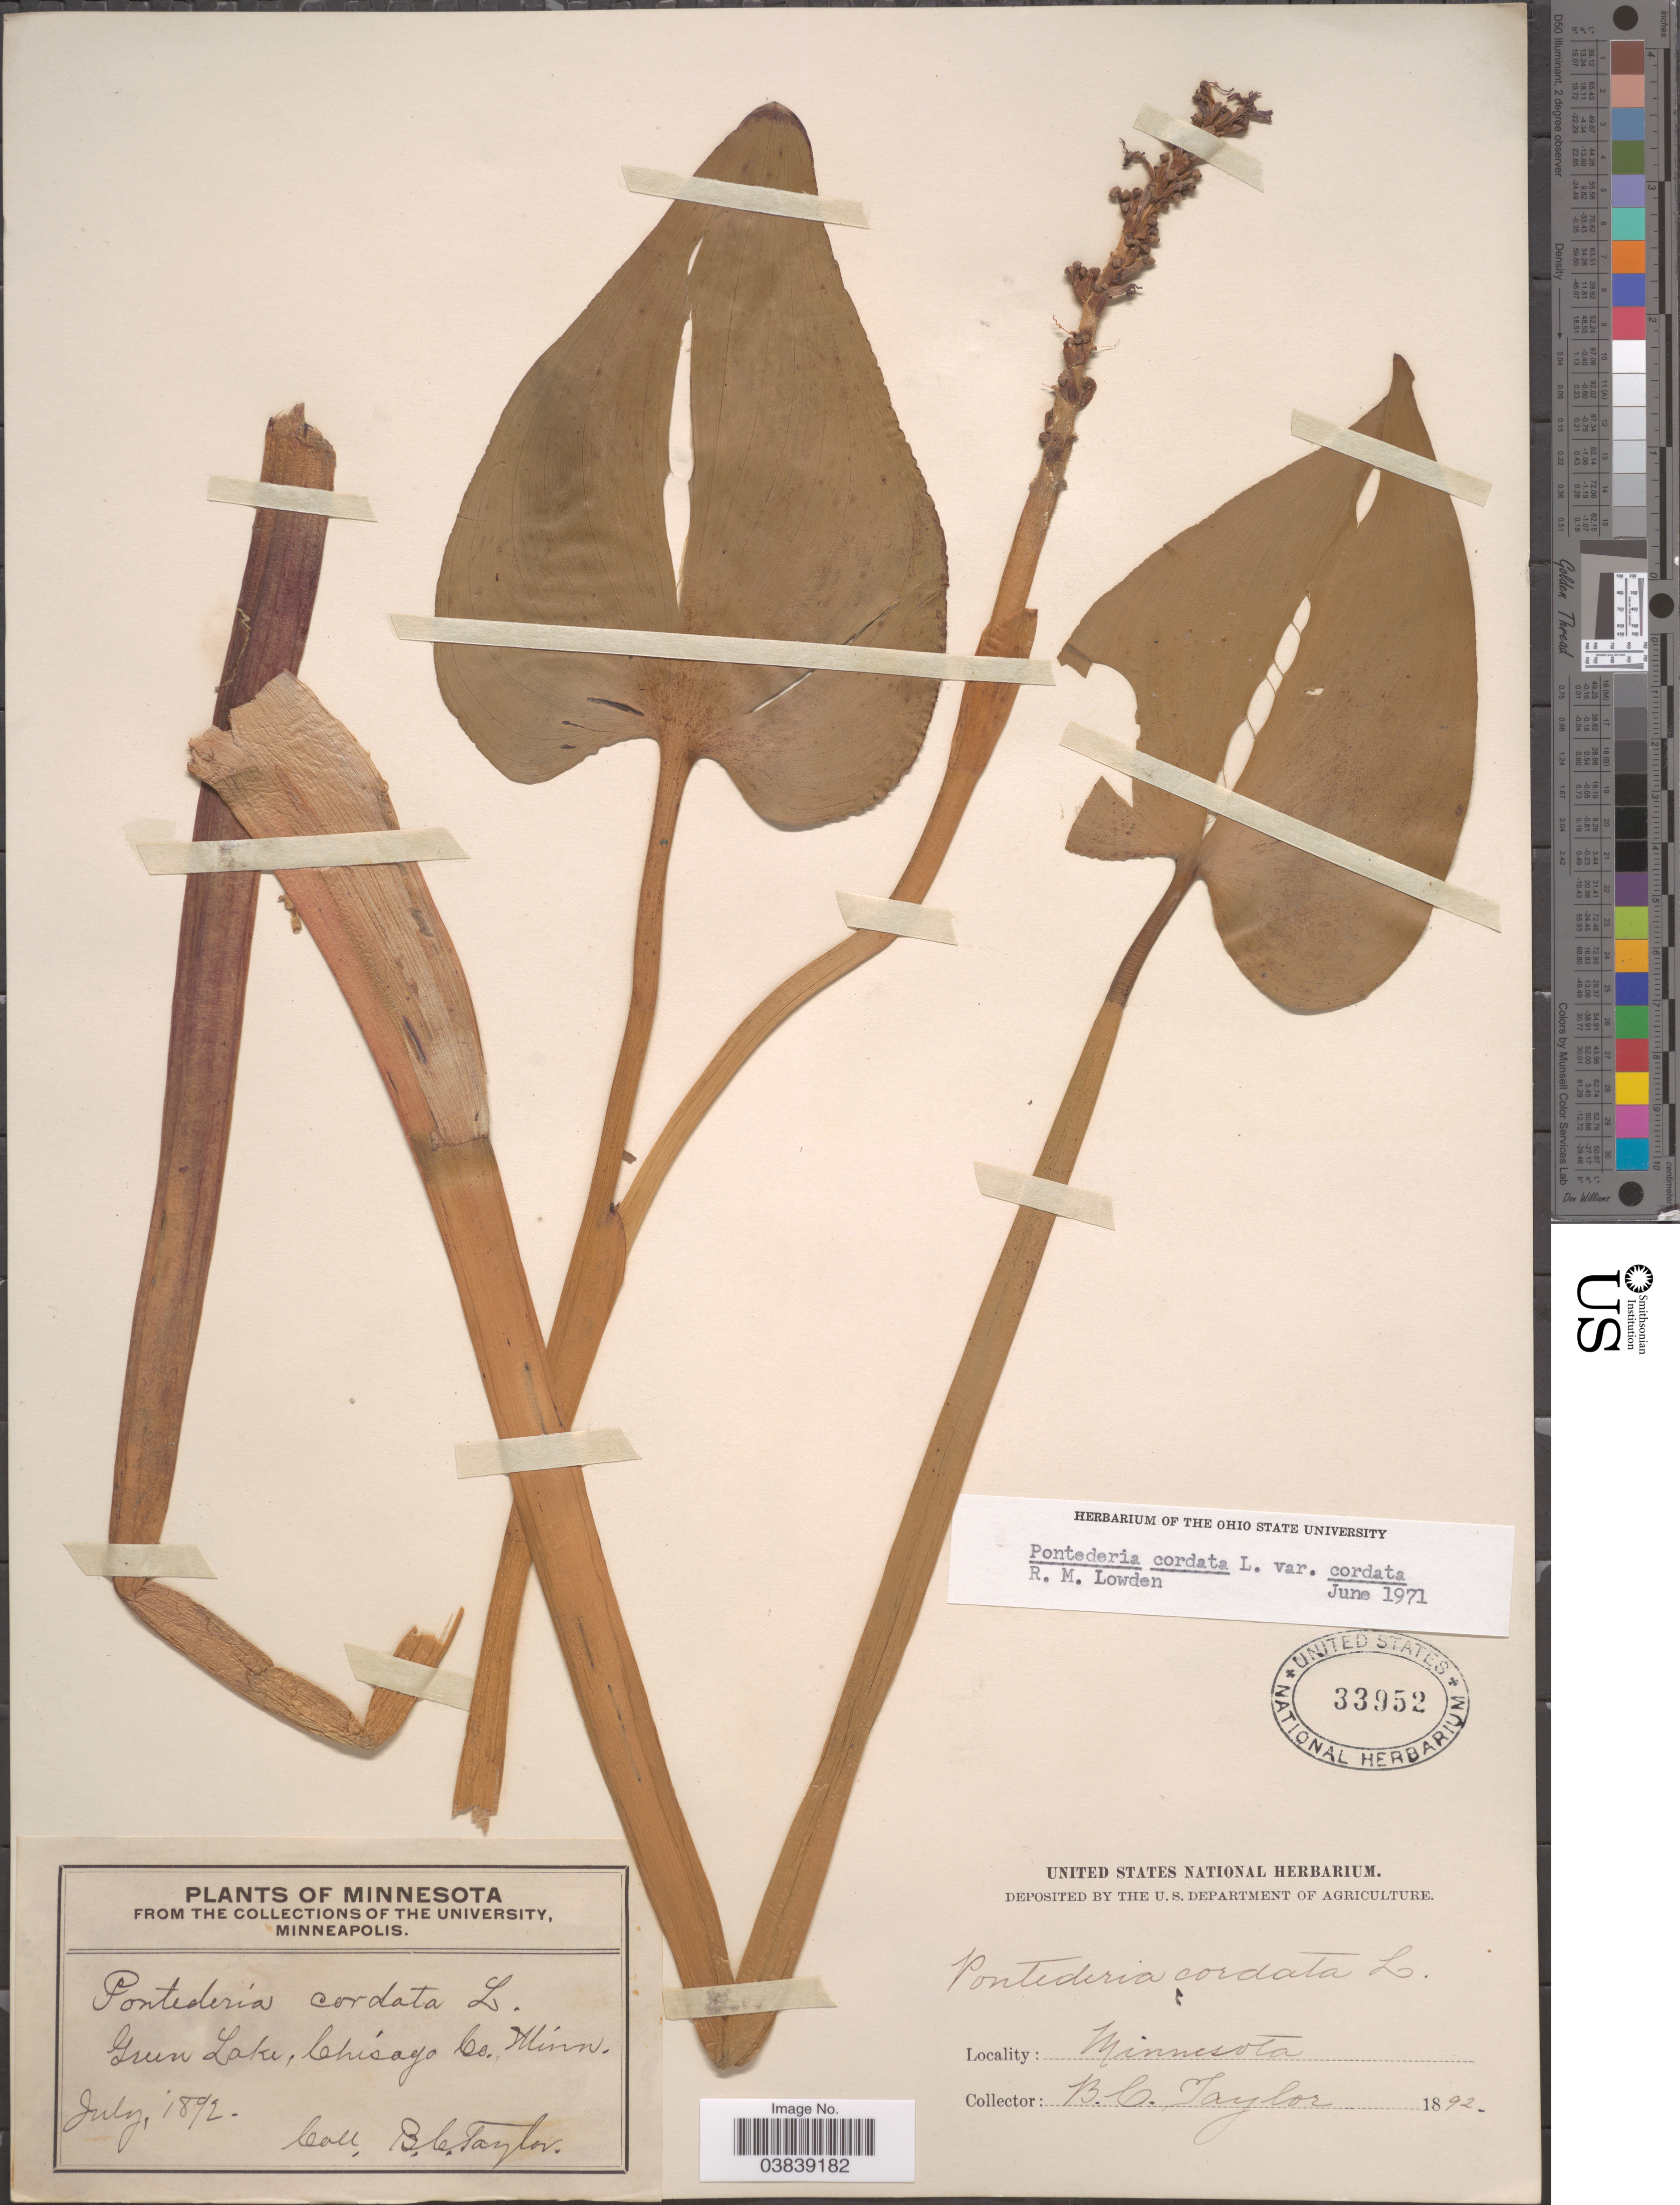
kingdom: Plantae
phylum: Tracheophyta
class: Liliopsida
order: Commelinales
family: Pontederiaceae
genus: Pontederia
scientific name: Pontederia cordata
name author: L.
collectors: B. C. Taylor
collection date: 1892-07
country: United States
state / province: Minnesota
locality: Green Lake, Chisago Co.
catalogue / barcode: US 33952